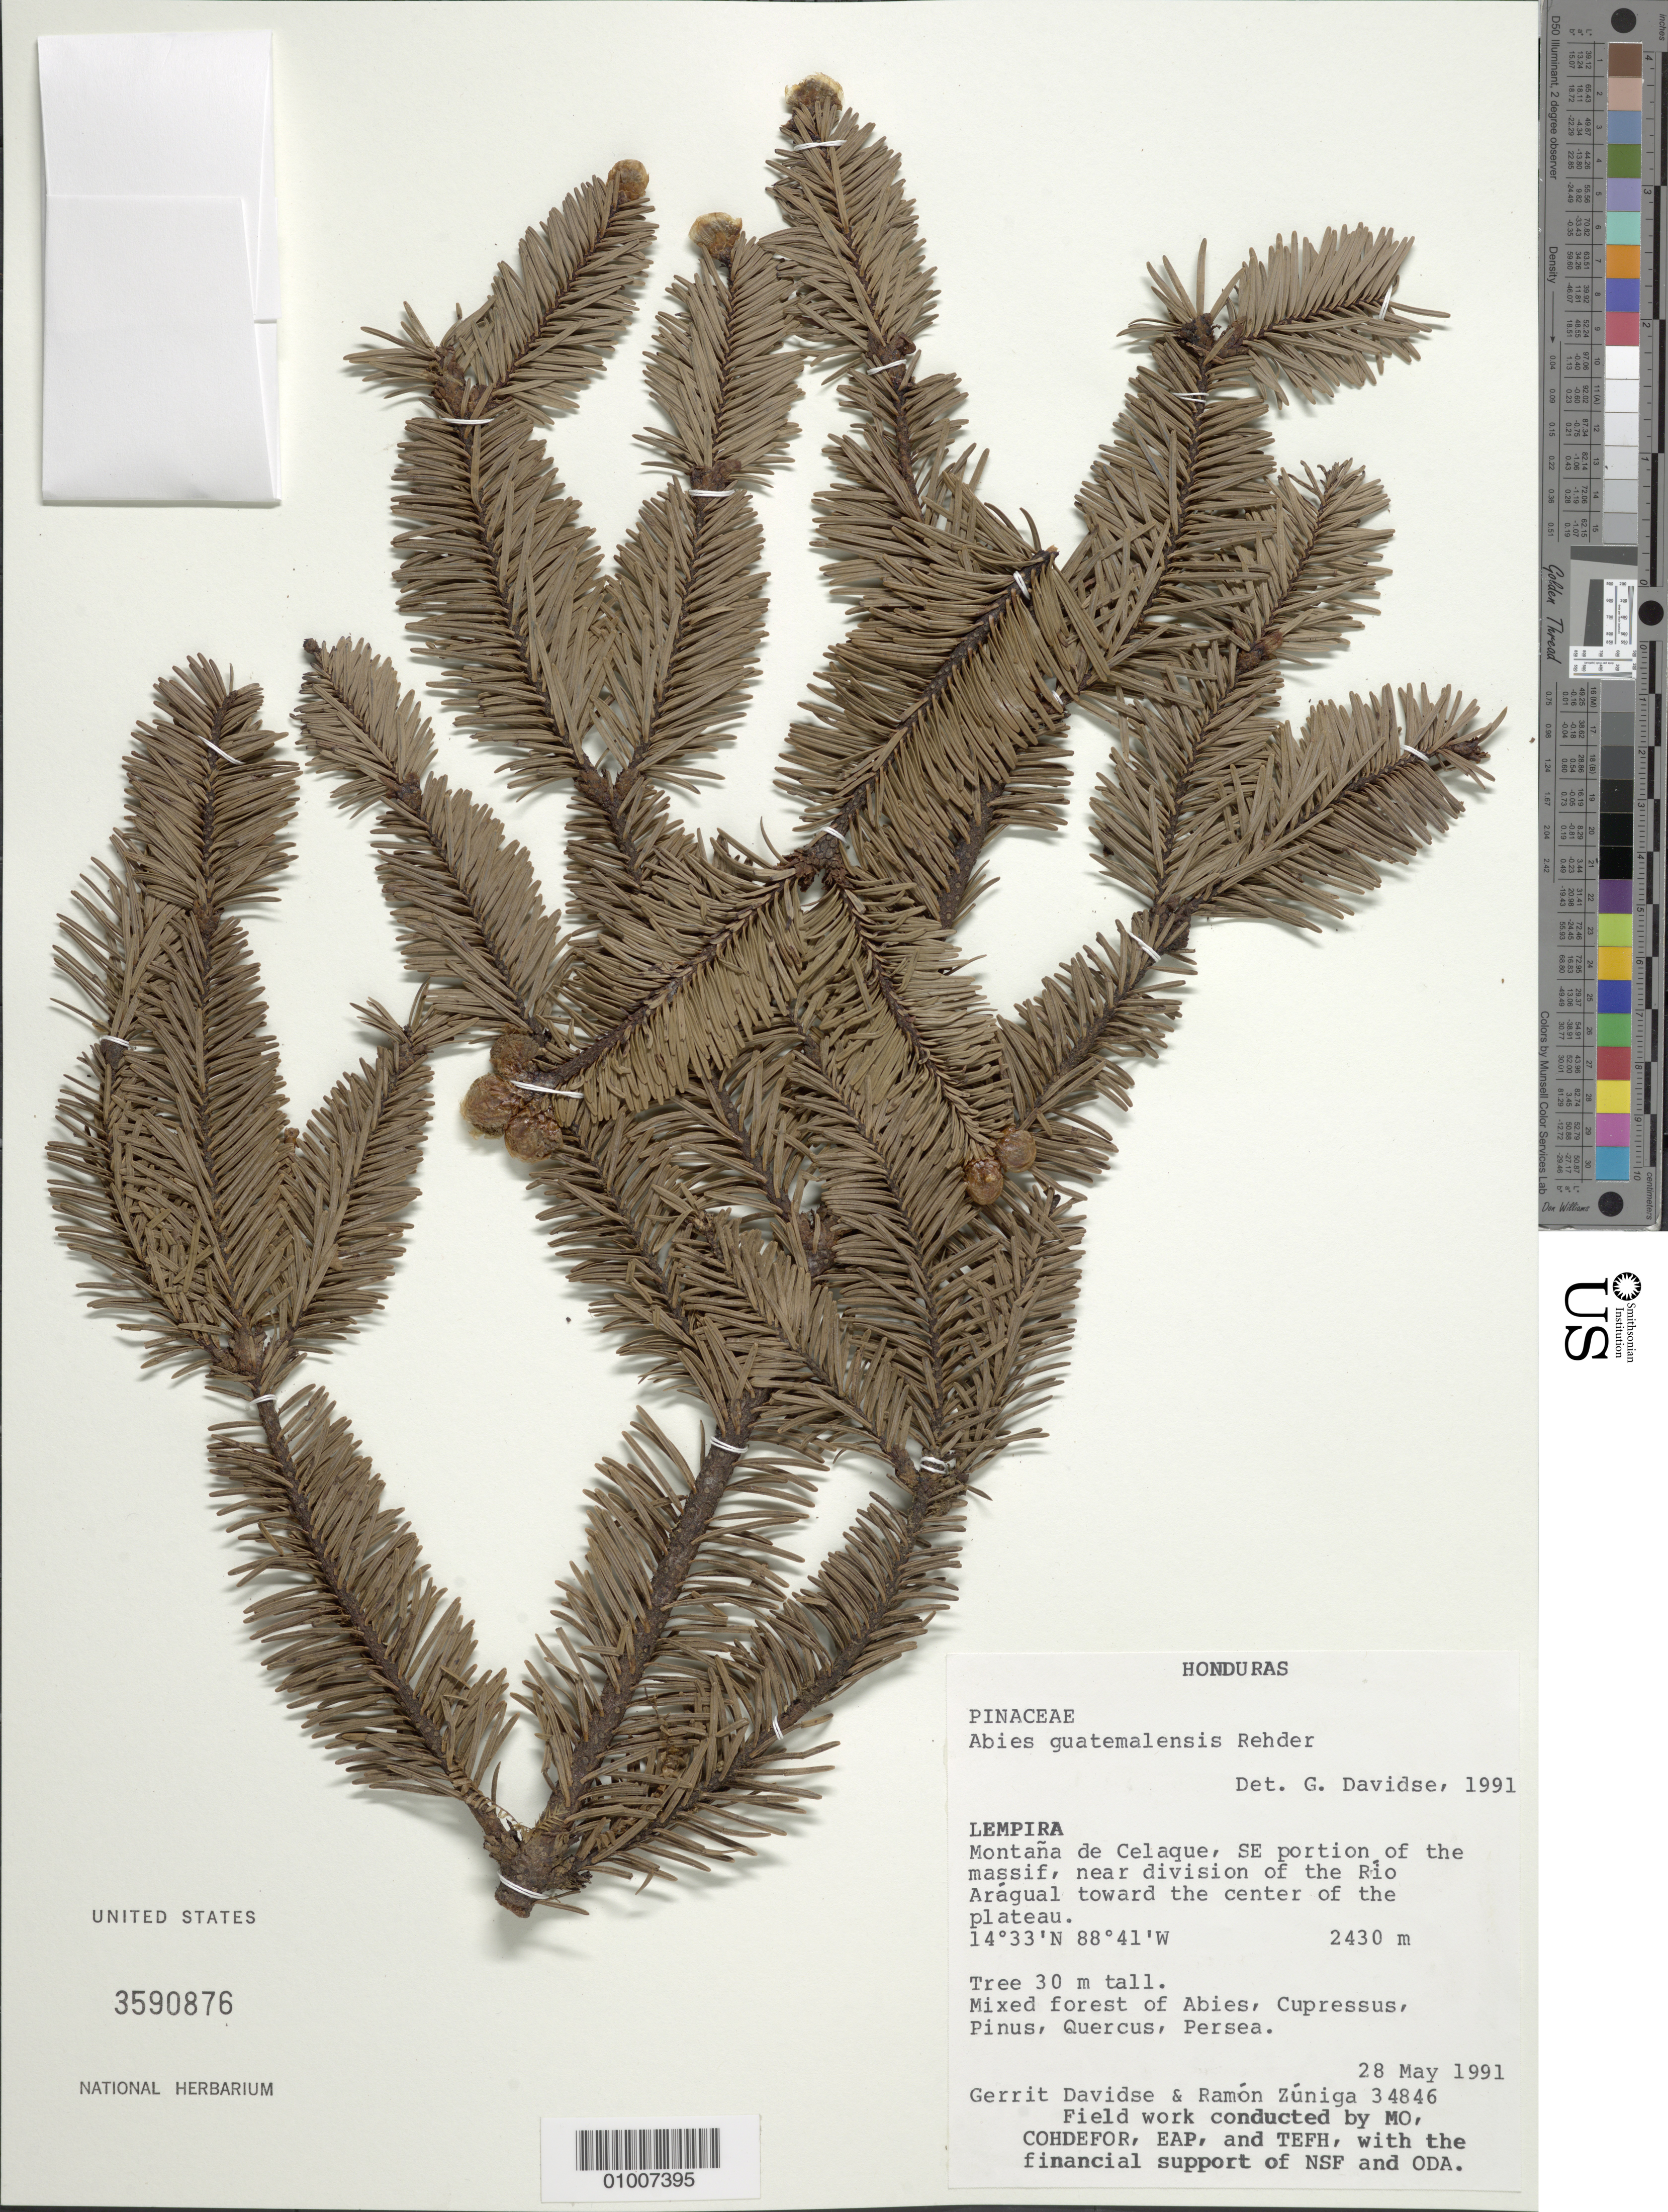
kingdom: Plantae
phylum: Tracheophyta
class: Pinopsida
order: Pinales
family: Pinaceae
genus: Abies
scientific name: Abies guatemalensis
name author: Rehder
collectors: G. Davidse & R. Zúñiga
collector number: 34846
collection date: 1991-05-28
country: Honduras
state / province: Lempira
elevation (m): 2430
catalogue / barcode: US 3590876